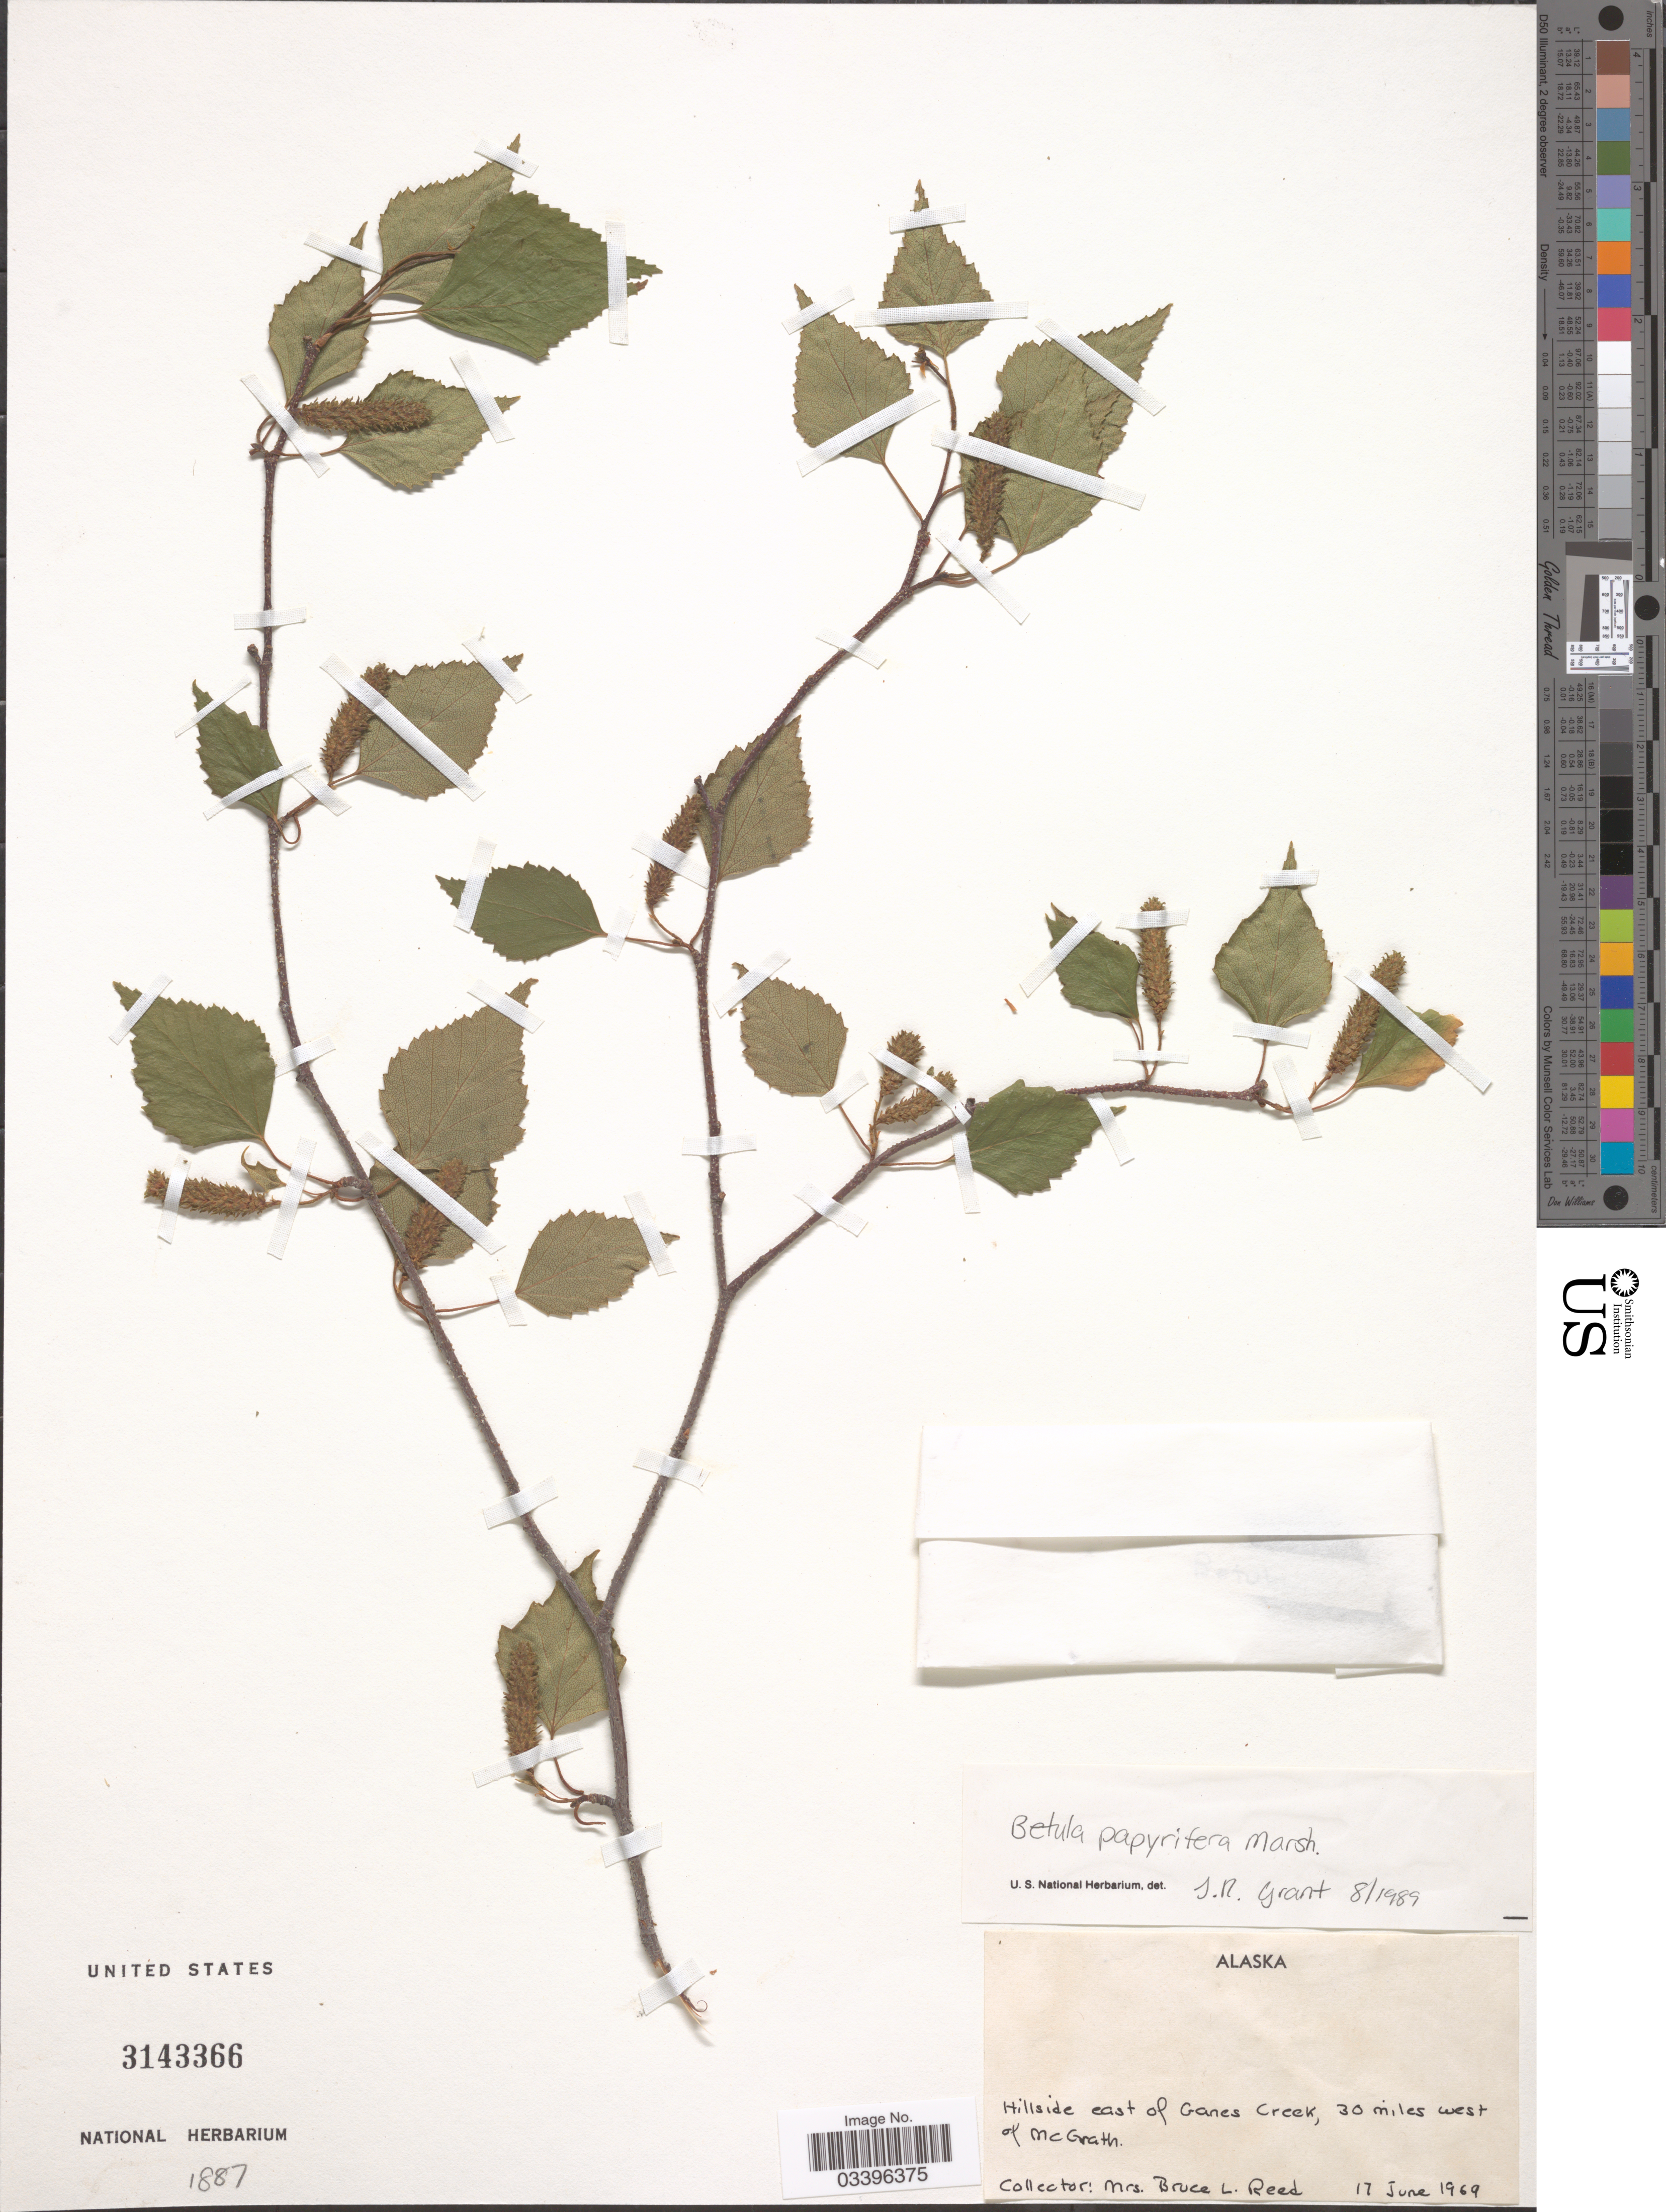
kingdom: Plantae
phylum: Tracheophyta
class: Magnoliopsida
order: Fagales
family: Betulaceae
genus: Betula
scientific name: Betula papyrifera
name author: Marshall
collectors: B. Reed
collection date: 1969-06-17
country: United States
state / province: Alaska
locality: Hillside east of Ganes Creek, 30 miles west of McGrath.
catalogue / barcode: US 3143366